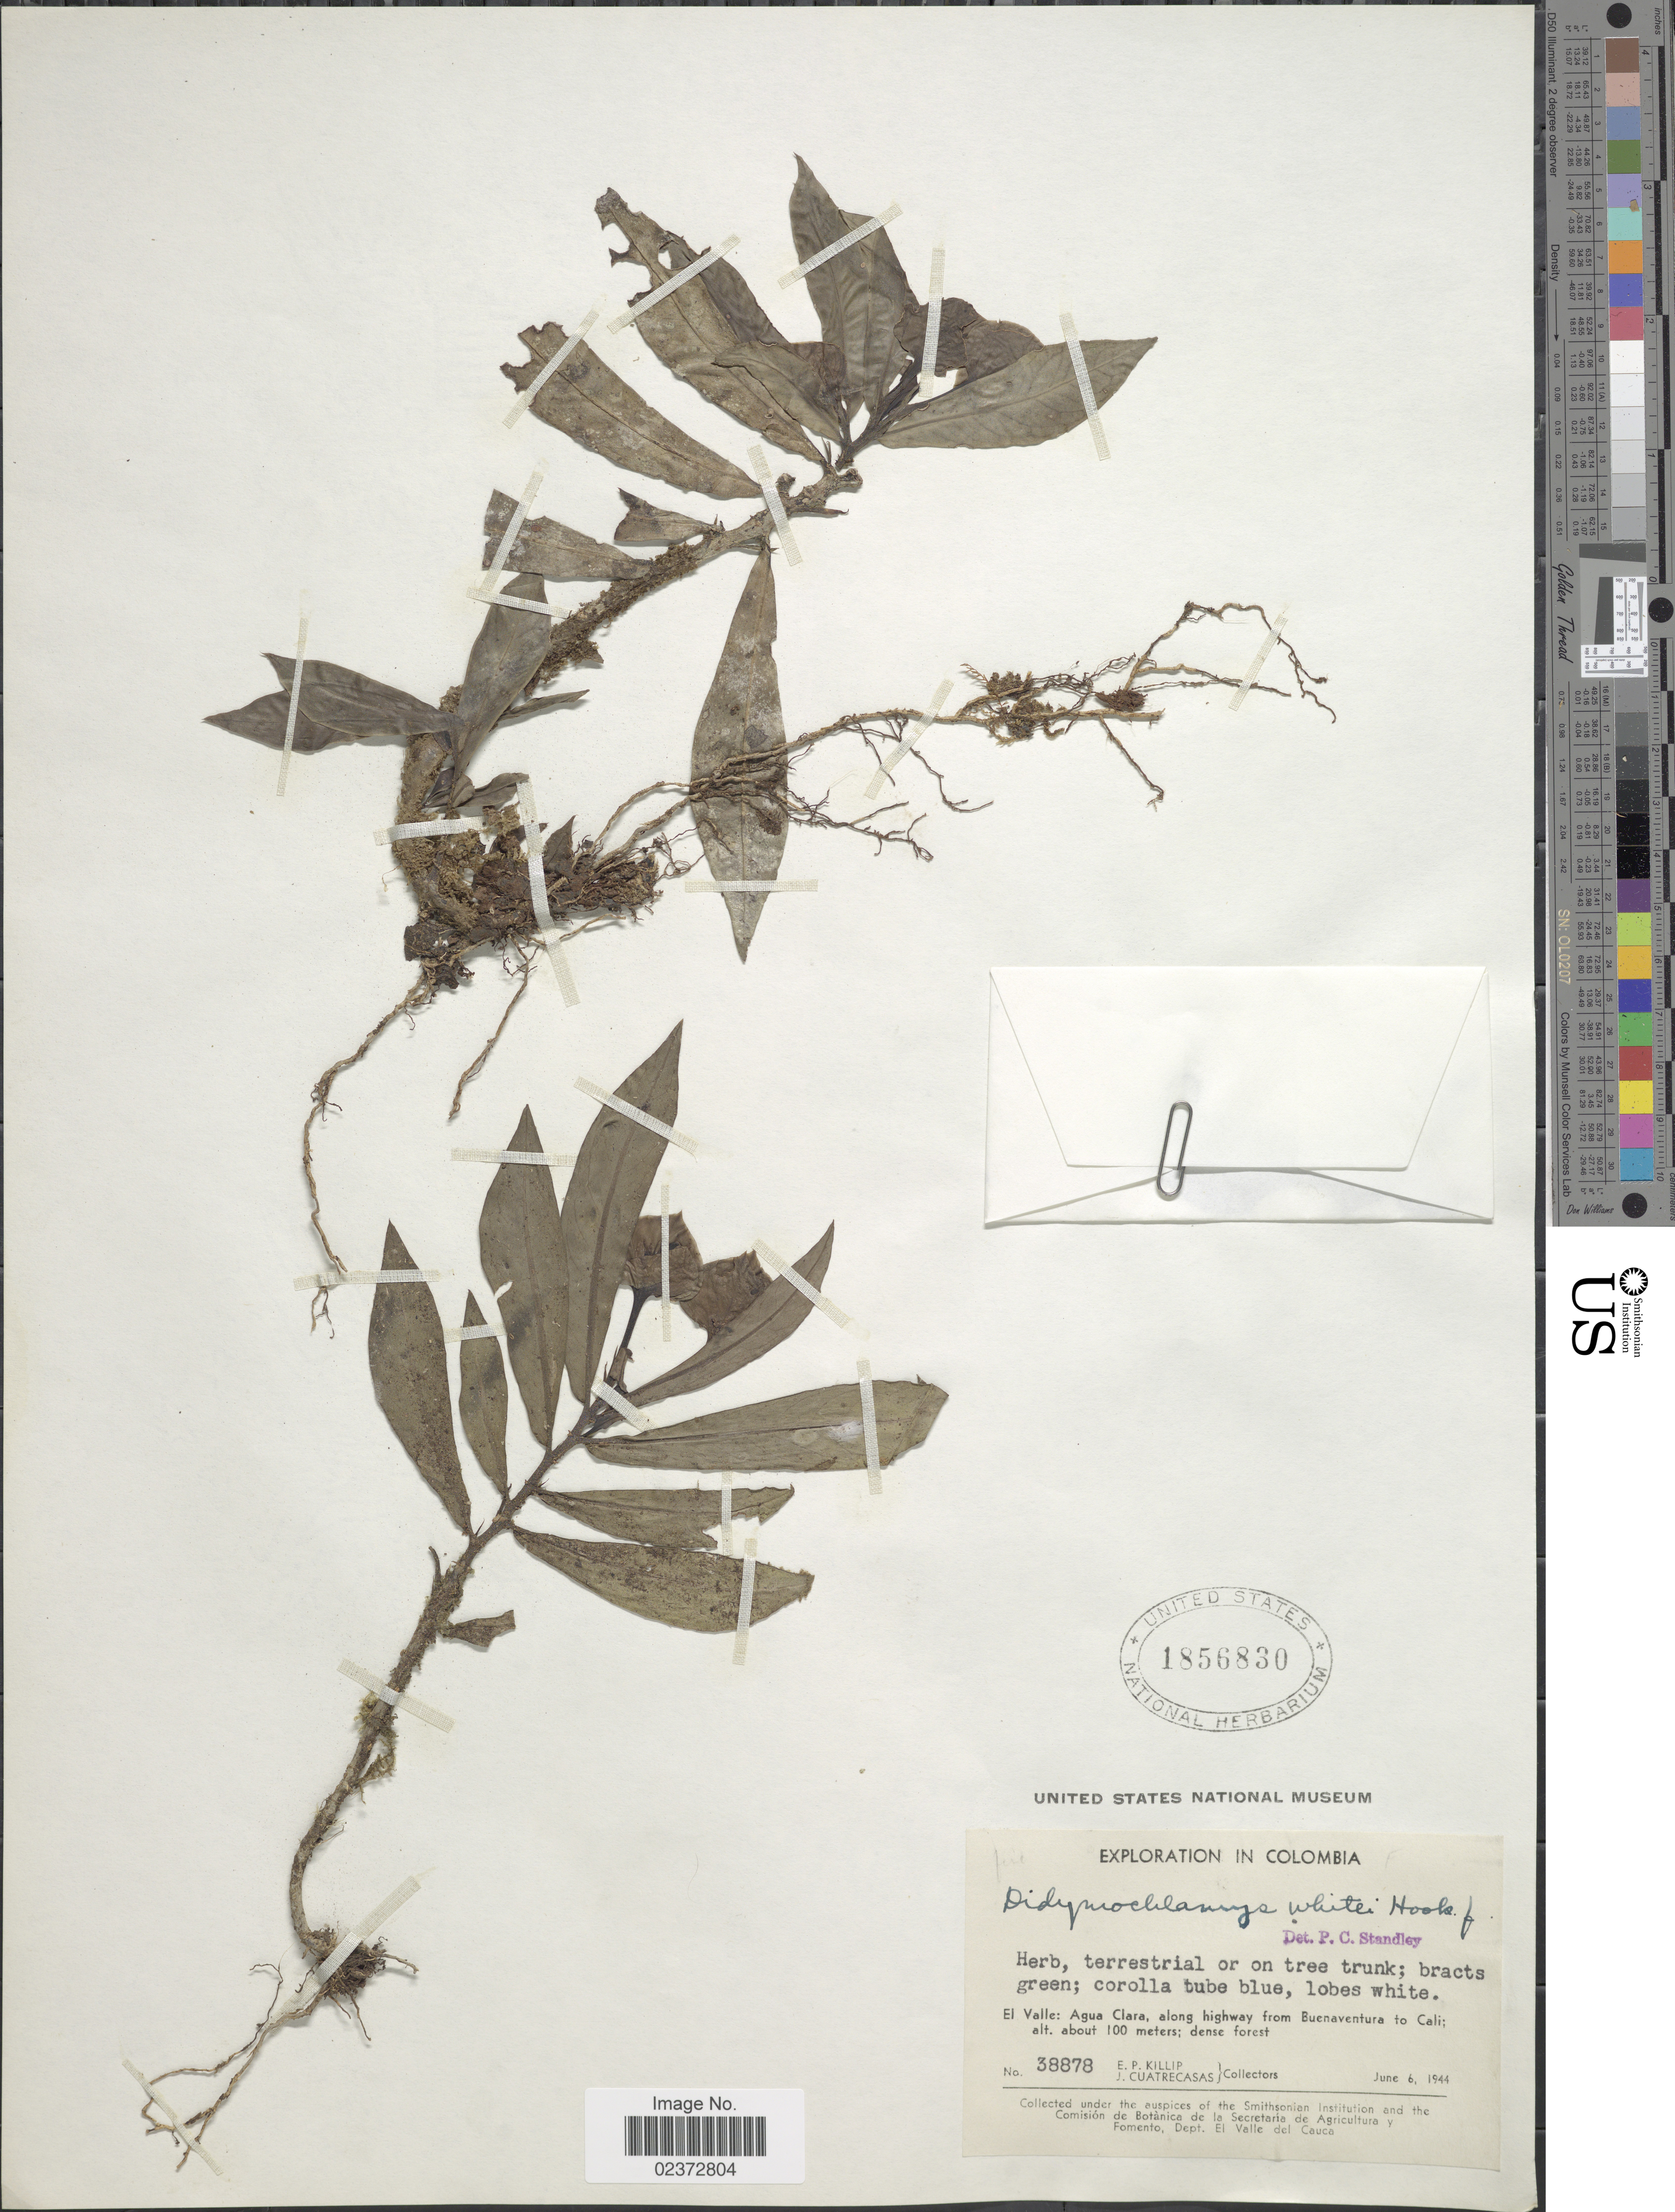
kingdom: Plantae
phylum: Tracheophyta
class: Magnoliopsida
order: Gentianales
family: Rubiaceae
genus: Didymochlamys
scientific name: Didymochlamys whitei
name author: Hook. f.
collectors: E. P. Killip & J. Cuatrecasas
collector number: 38878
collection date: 1944-06-06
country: Colombia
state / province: Valle del Cauca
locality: Agua Clara, along highway from Buenaventura to Cali; dense forest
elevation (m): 100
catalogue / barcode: US 1856830